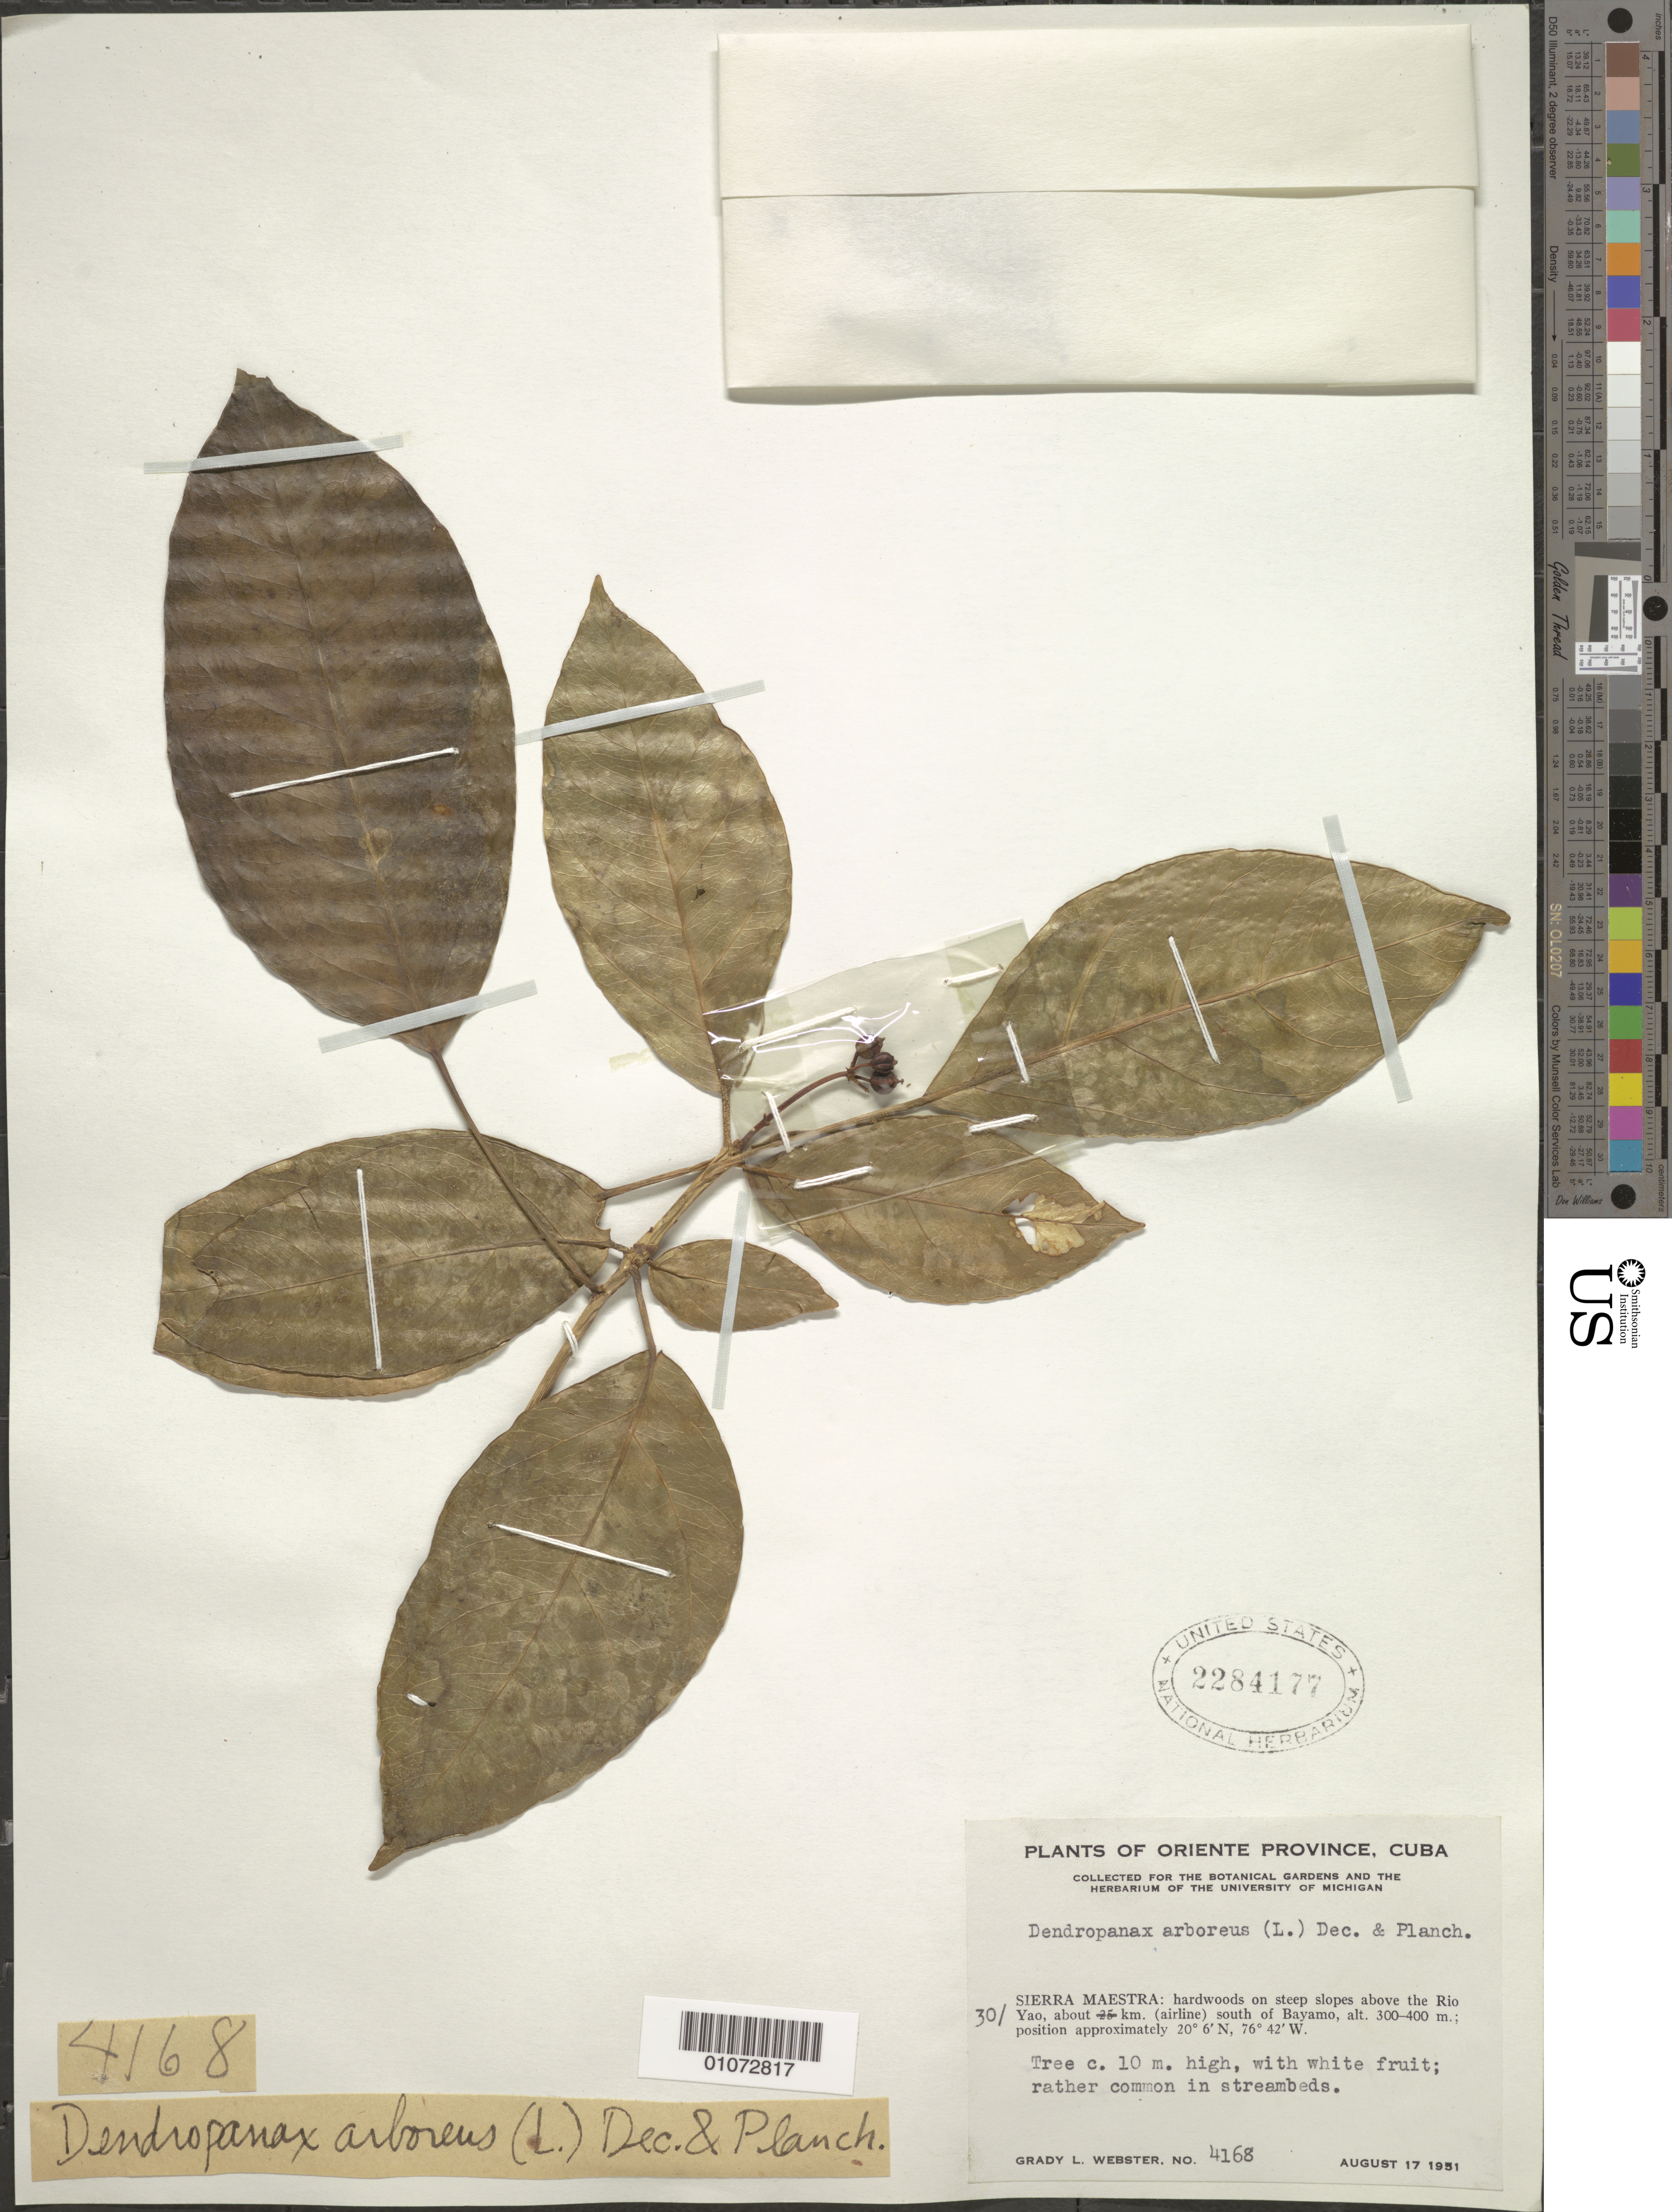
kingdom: Plantae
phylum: Tracheophyta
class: Magnoliopsida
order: Apiales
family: Araliaceae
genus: Dendropanax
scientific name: Dendropanax arboreus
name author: (L.) Decne. & Planch.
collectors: G. L. Webster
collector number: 4168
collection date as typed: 17 Aug 1951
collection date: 1951-08-17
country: Cuba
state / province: Oriente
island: Cuba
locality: Sierra Maestra: hardwoods on steep slopes above the Rio Yao, about 30 km (airline) south of Bayamo Rather common in streambeds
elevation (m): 300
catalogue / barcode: US 2284177